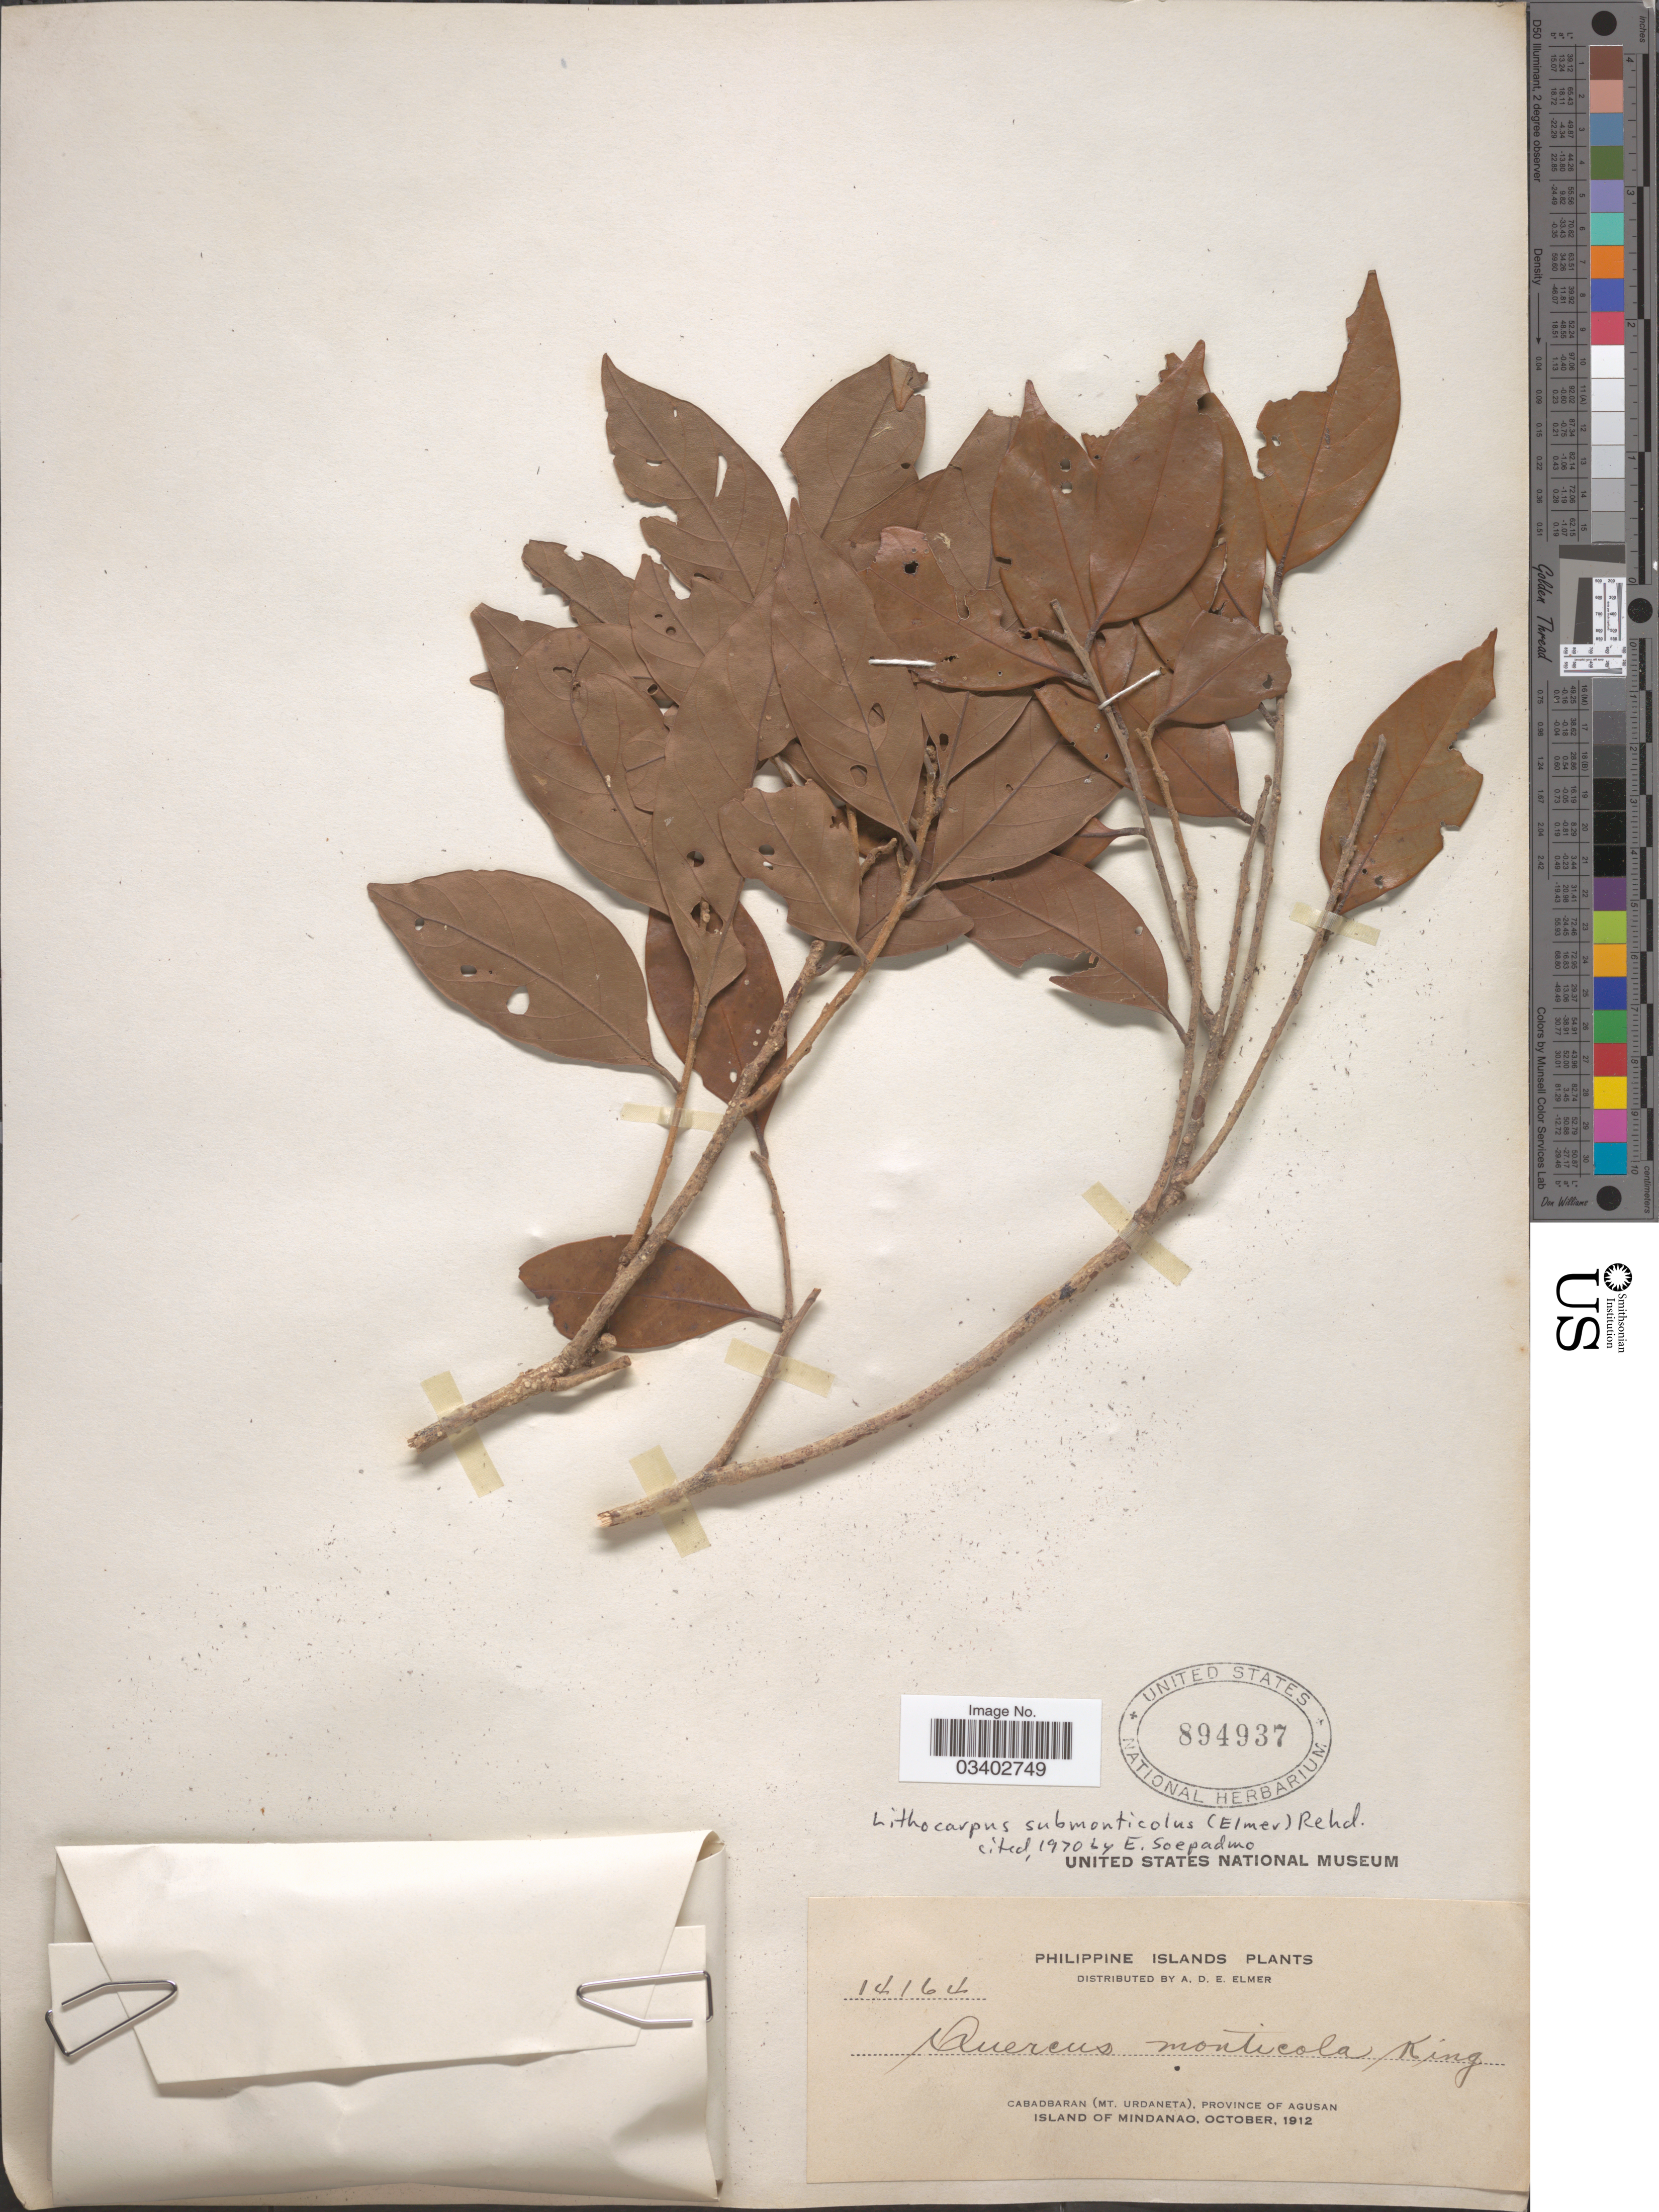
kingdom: Plantae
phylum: Tracheophyta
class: Magnoliopsida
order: Fagales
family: Fagaceae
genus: Lithocarpus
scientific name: Lithocarpus submonticolus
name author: (Elmer) Rehder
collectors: A. D. E. Elmer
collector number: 14164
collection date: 1912-10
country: Philippines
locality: Cabadbaran (Mt. Urdaneta), Province of Agusan. Island of Mindanao.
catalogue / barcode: US 894937